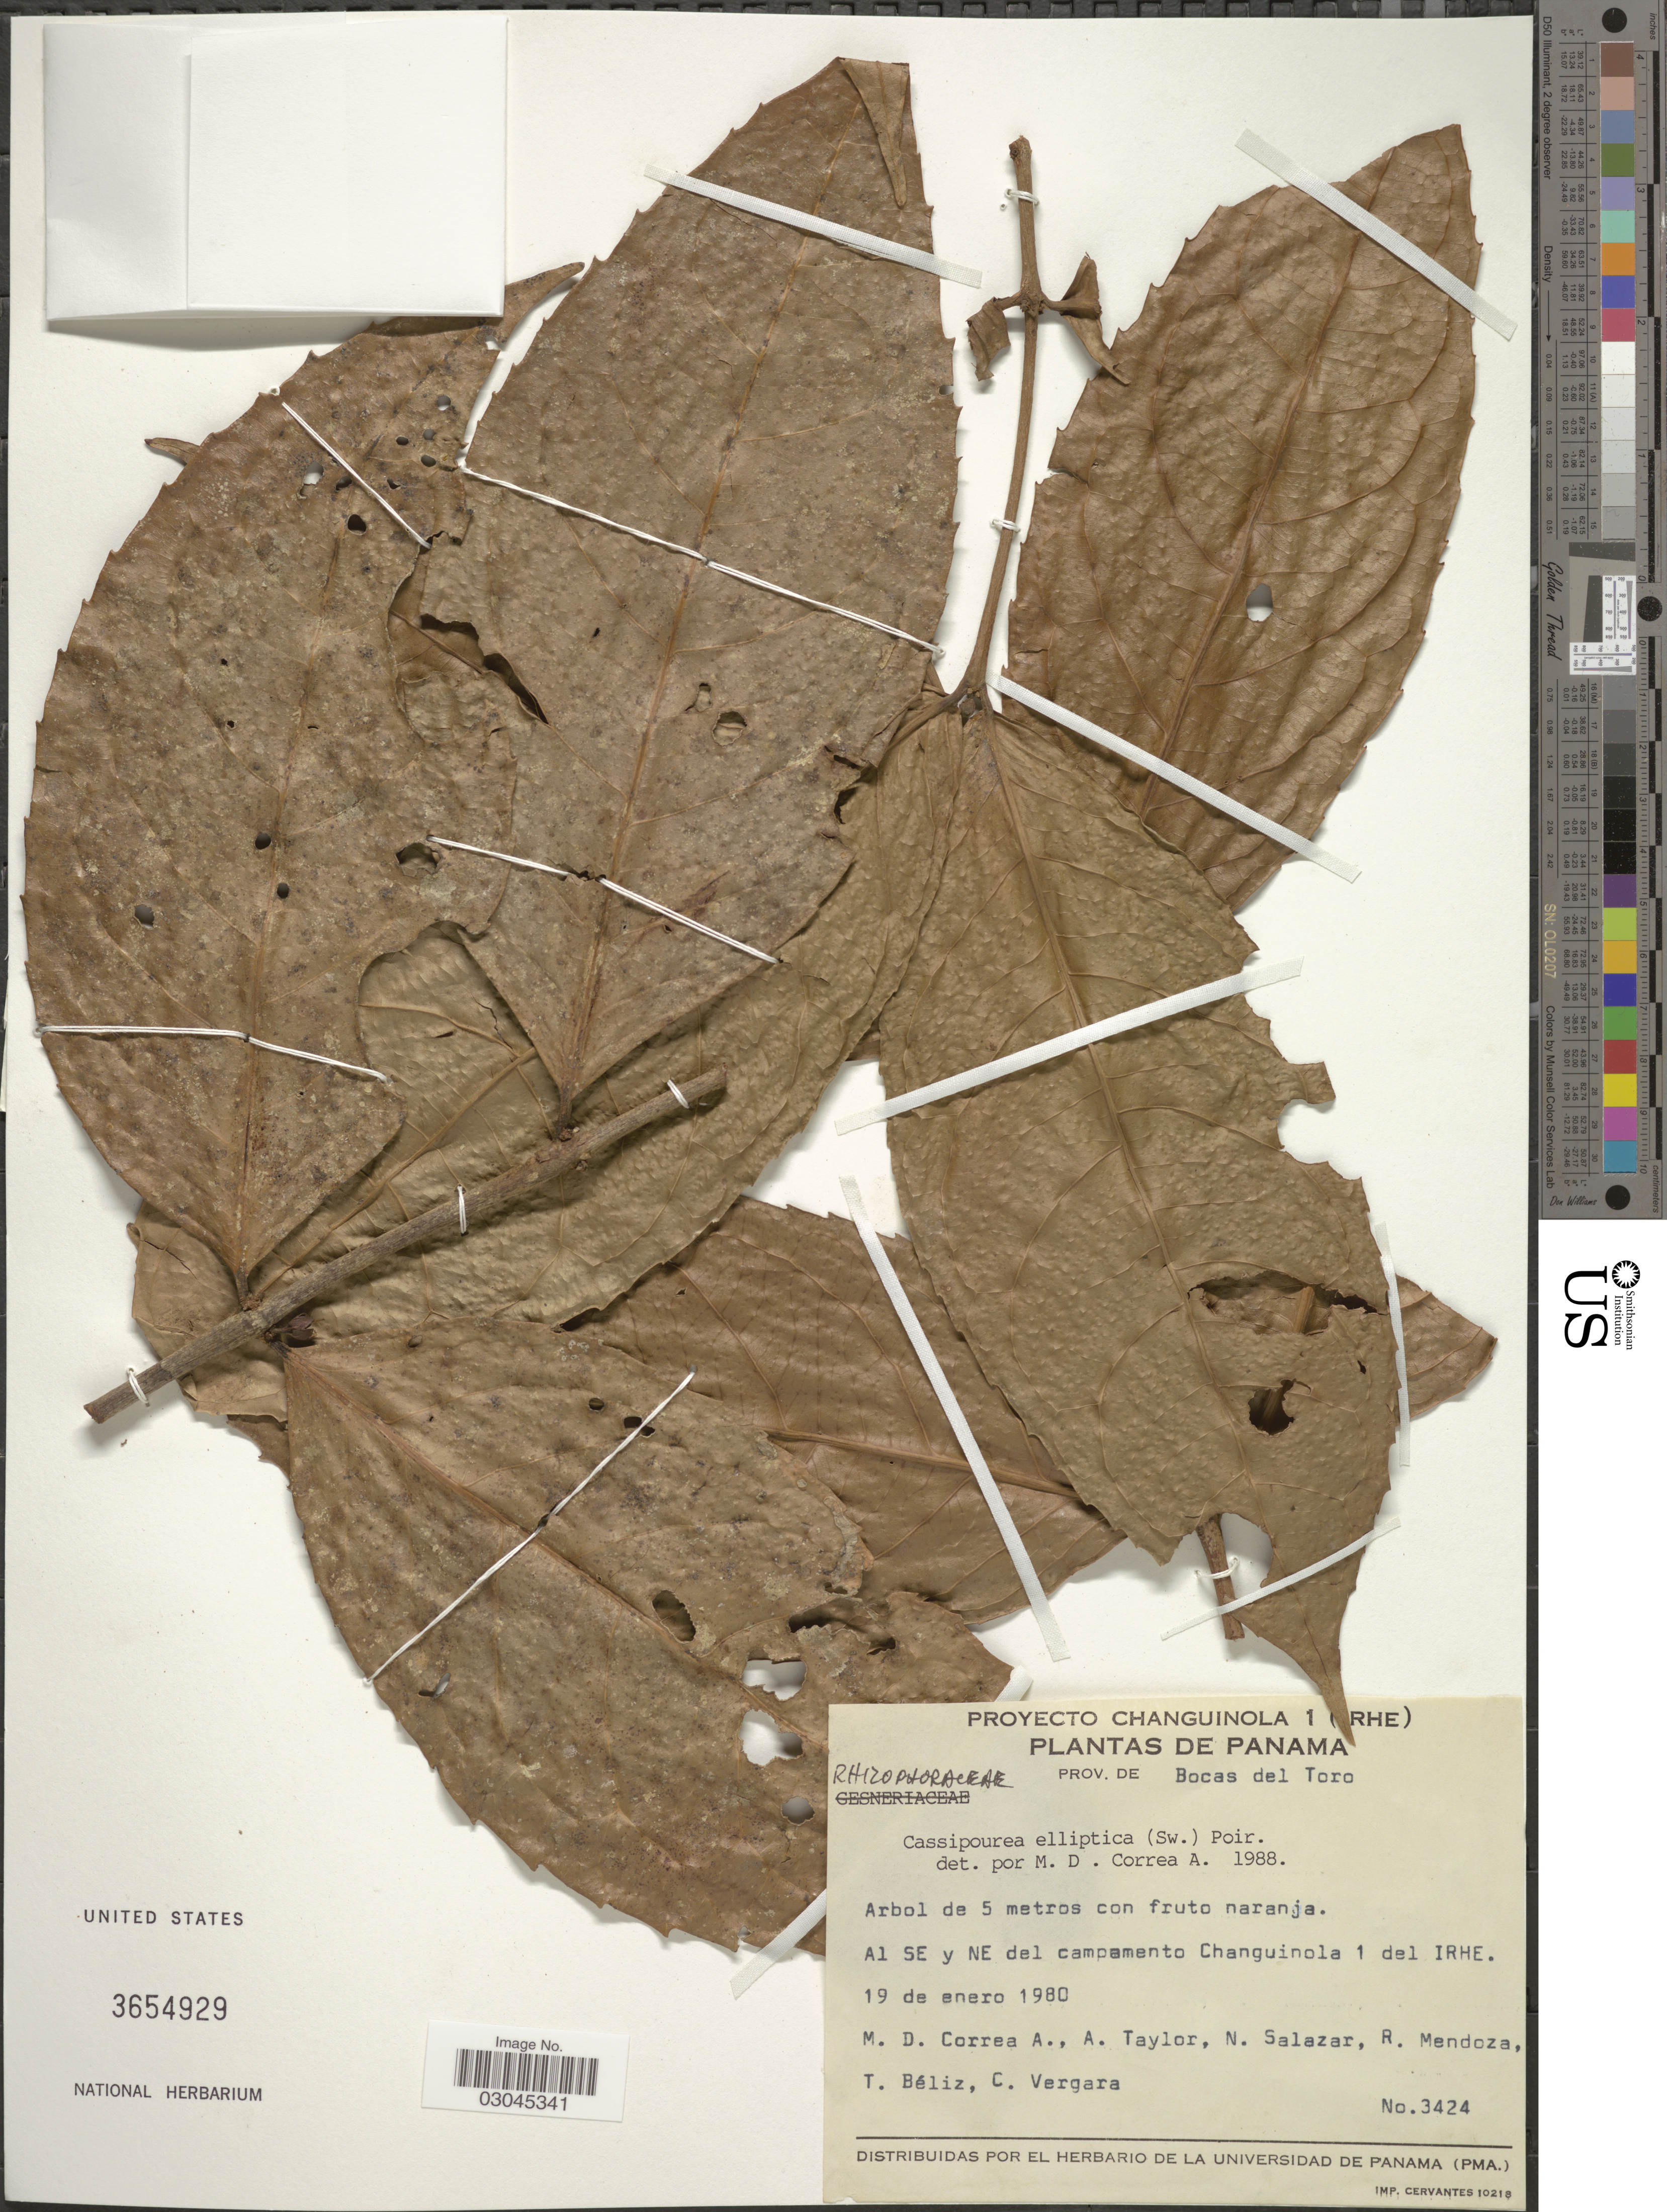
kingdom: Plantae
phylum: Tracheophyta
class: Magnoliopsida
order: Malpighiales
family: Rhizophoraceae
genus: Cassipourea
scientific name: Cassipourea elliptica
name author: (Sw.) Poir.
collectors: M. D. Corrêa-A., A. Taylor, N. Salazar, R. Mendoza & et al.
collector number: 3424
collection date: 1980-01-19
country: Panama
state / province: Bocas del Toro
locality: Prov. de Bocas del Toro. Al SE y NE del campamento Changuinola 1 del IRHE.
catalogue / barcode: US 3654929